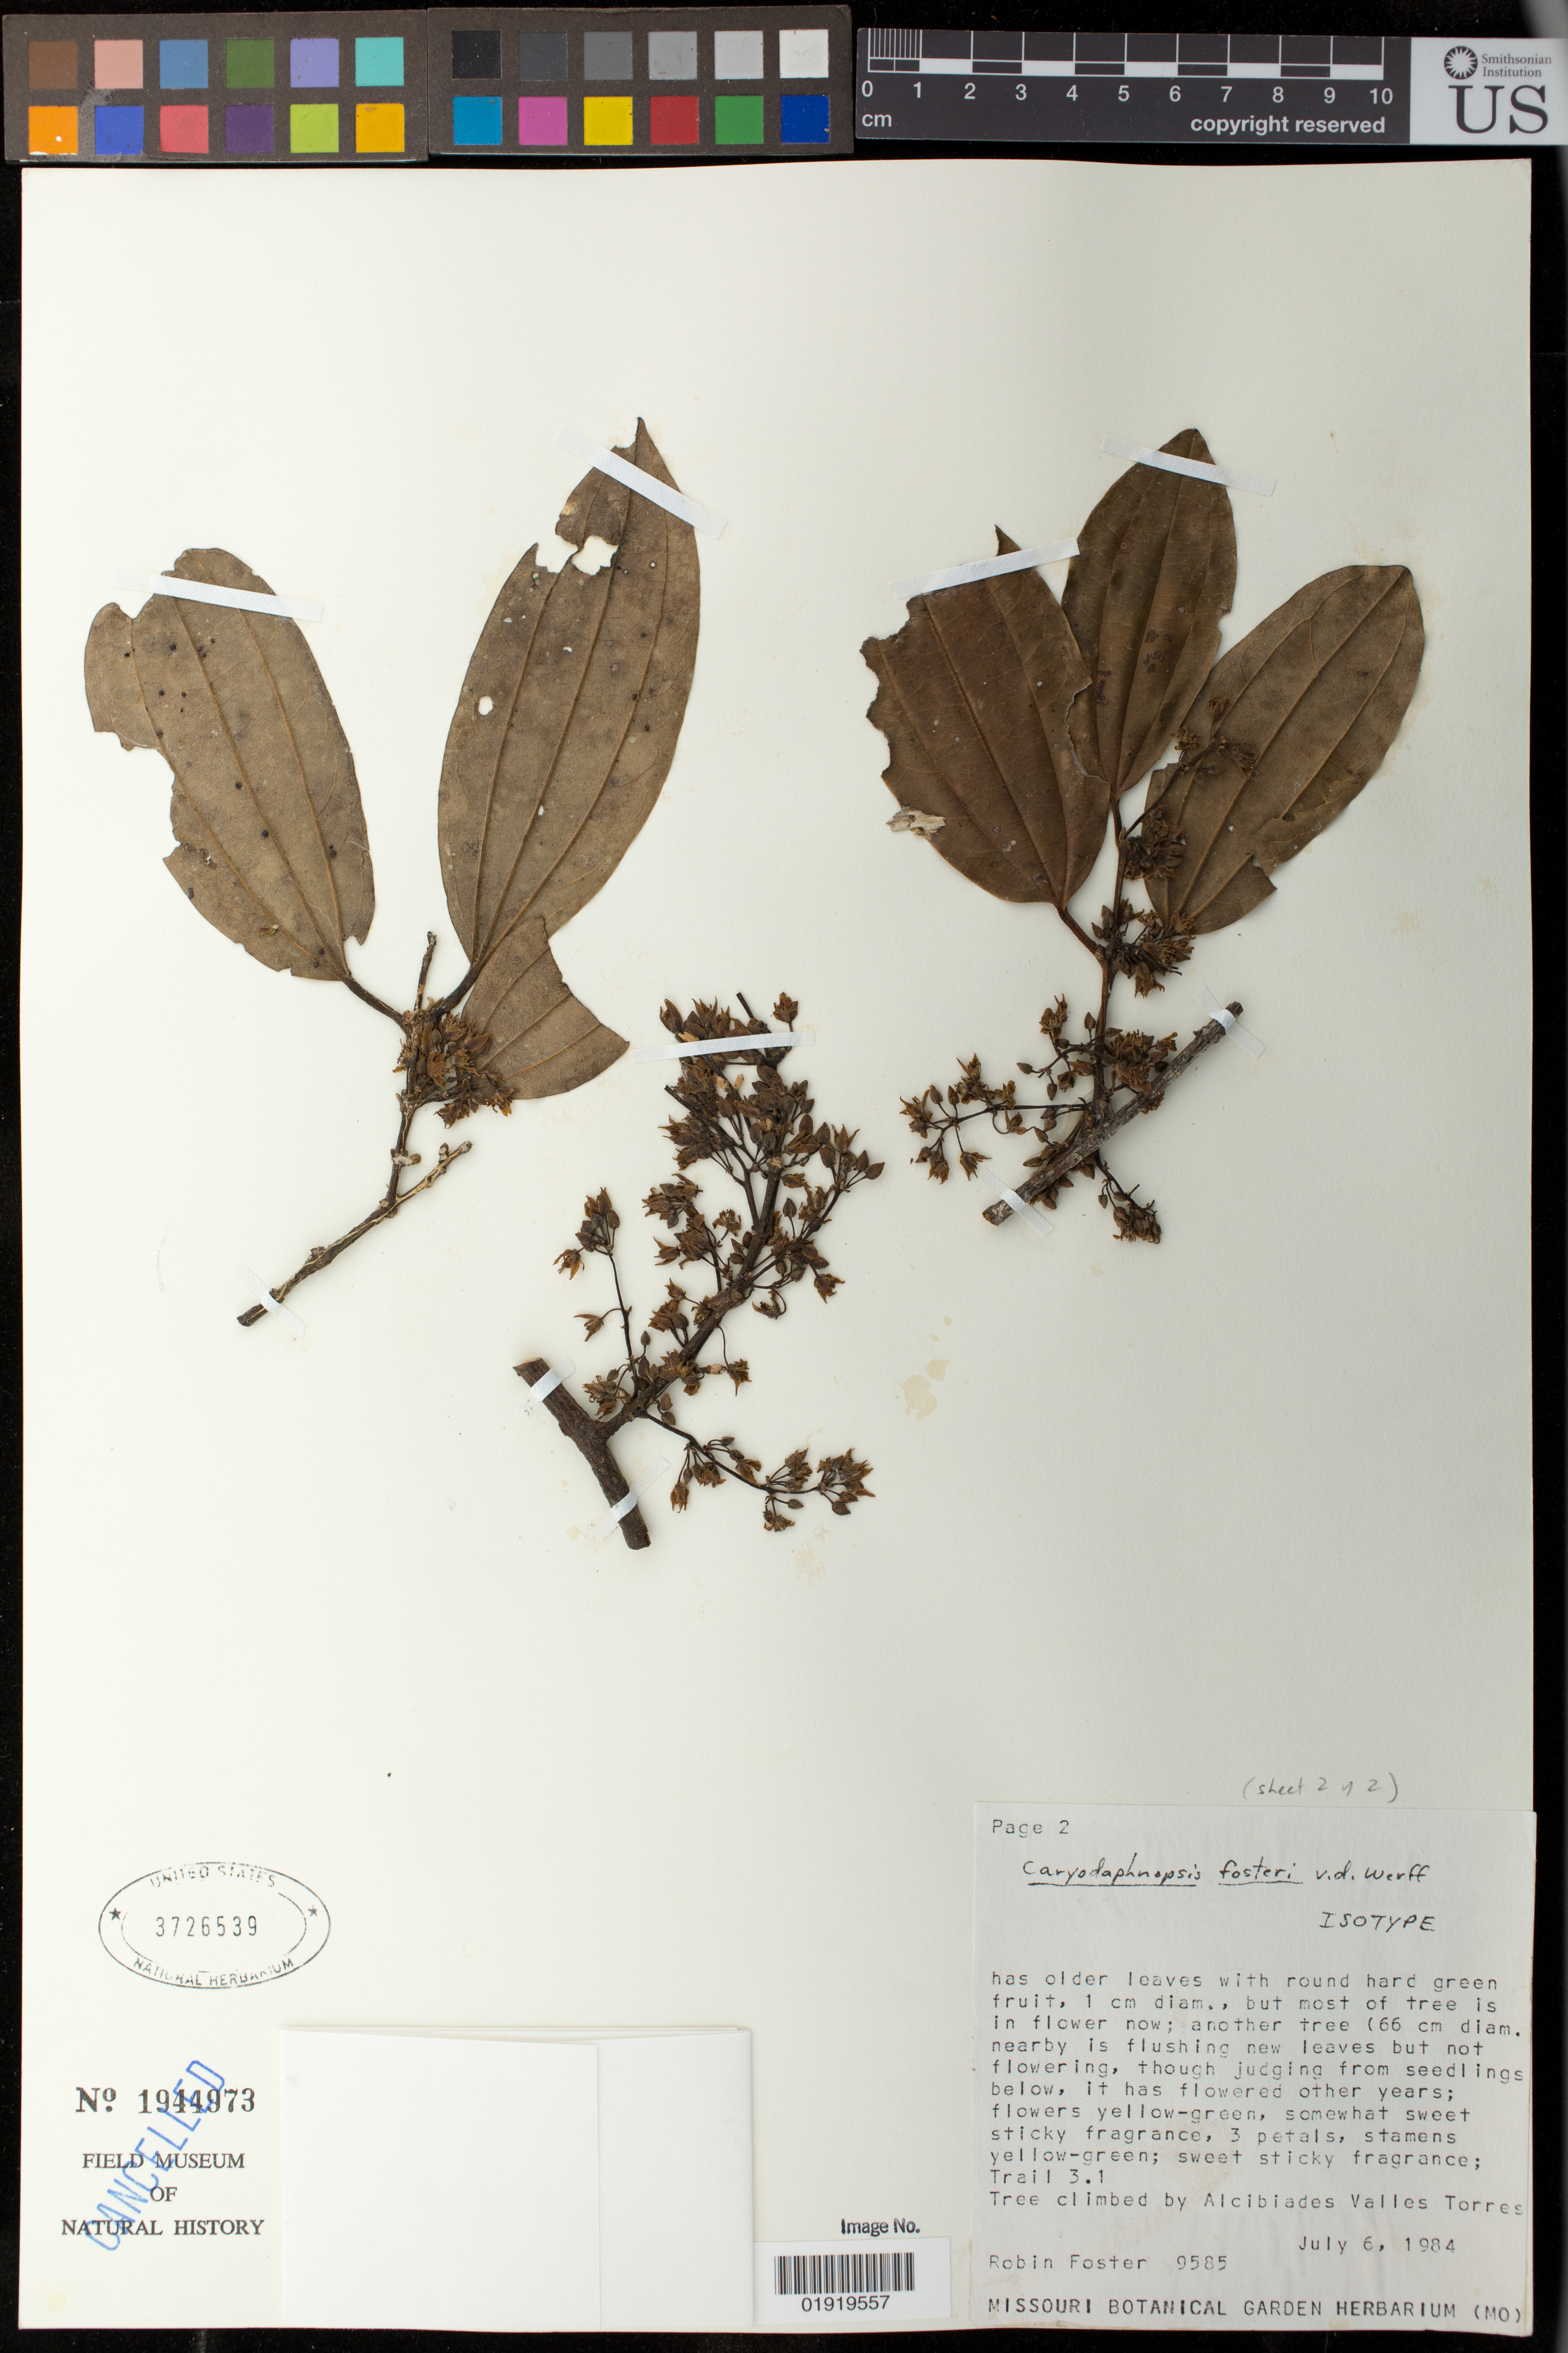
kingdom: Plantae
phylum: Tracheophyta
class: Magnoliopsida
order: Laurales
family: Lauraceae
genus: Caryodaphnopsis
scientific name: Caryodaphnopsis fosteri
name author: van der Werff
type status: Isotype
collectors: R. B. Foster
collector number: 9585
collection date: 1984-07-06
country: Peru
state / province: Madre de Dios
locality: Madre de Dios: Prov. Manu: Parque Nacional Manu. Rio Manu: Cocha Cashu station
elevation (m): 350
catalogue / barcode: US 3726539